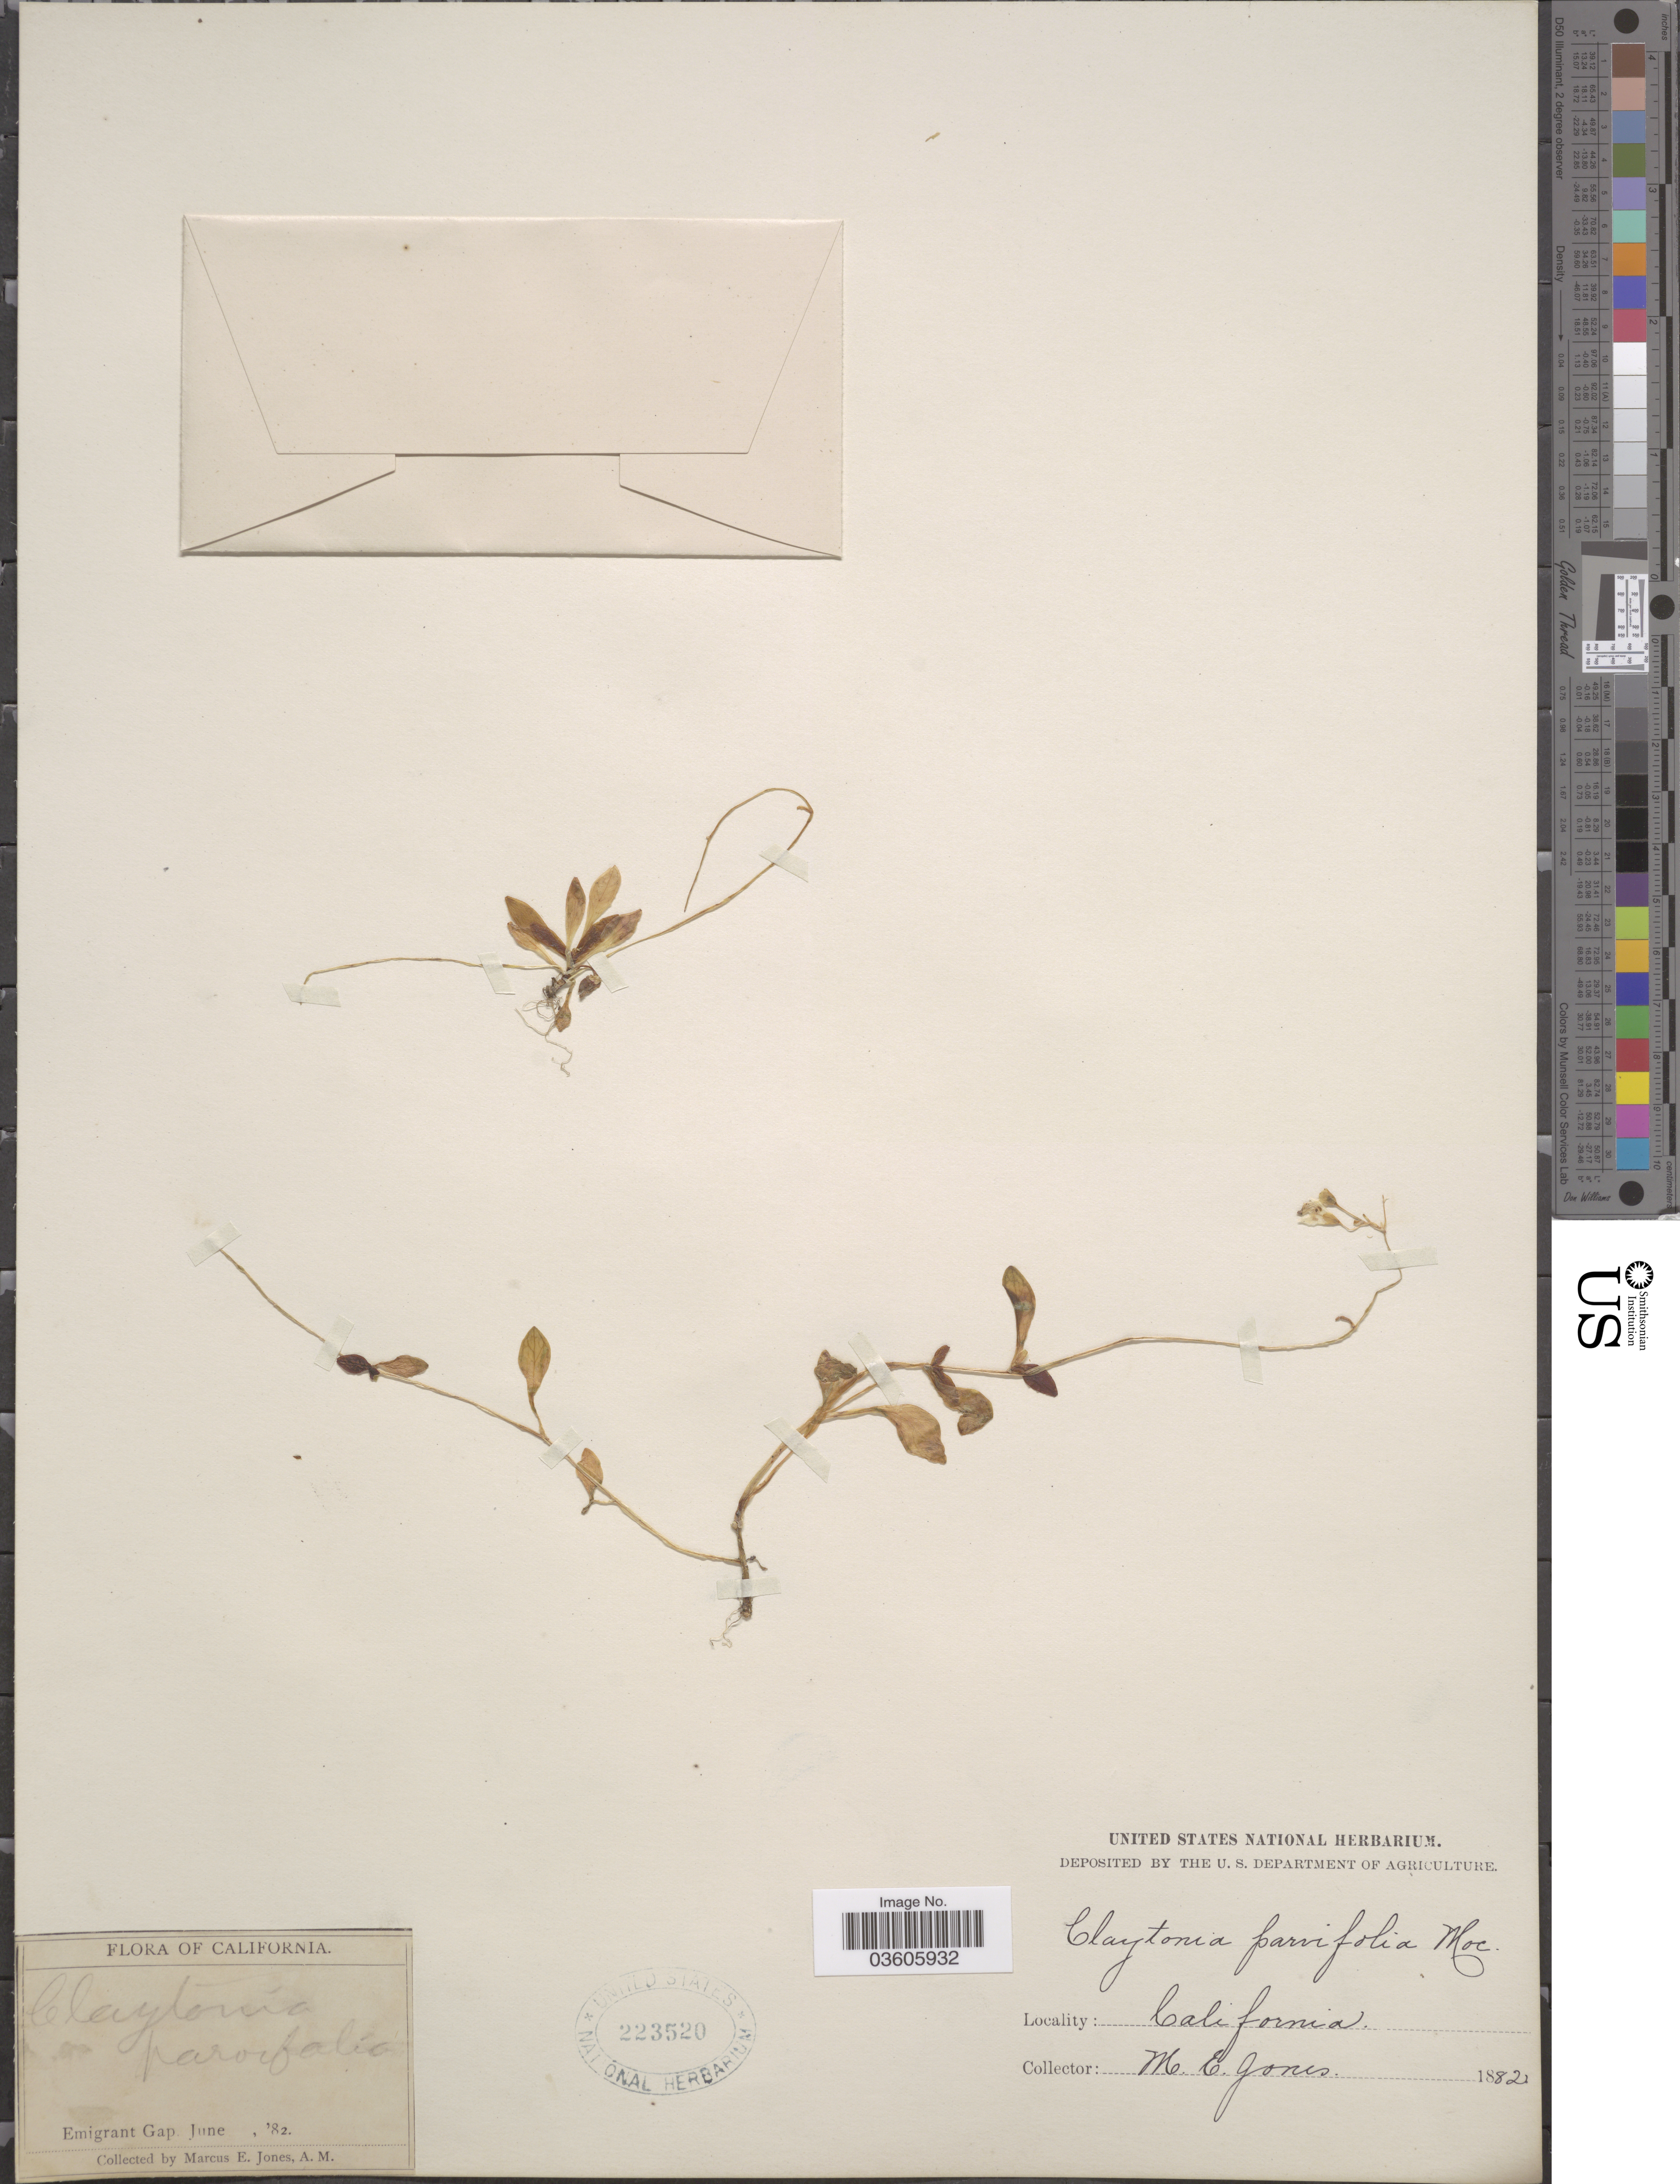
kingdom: Plantae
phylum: Tracheophyta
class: Magnoliopsida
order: Caryophyllales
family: Montiaceae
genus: Montia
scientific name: Montia parvifolia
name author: (Moc. ex DC.) Greene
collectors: M. E. Jones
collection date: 1882-06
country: United States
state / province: California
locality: Emigrant Gap.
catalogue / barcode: US 223520